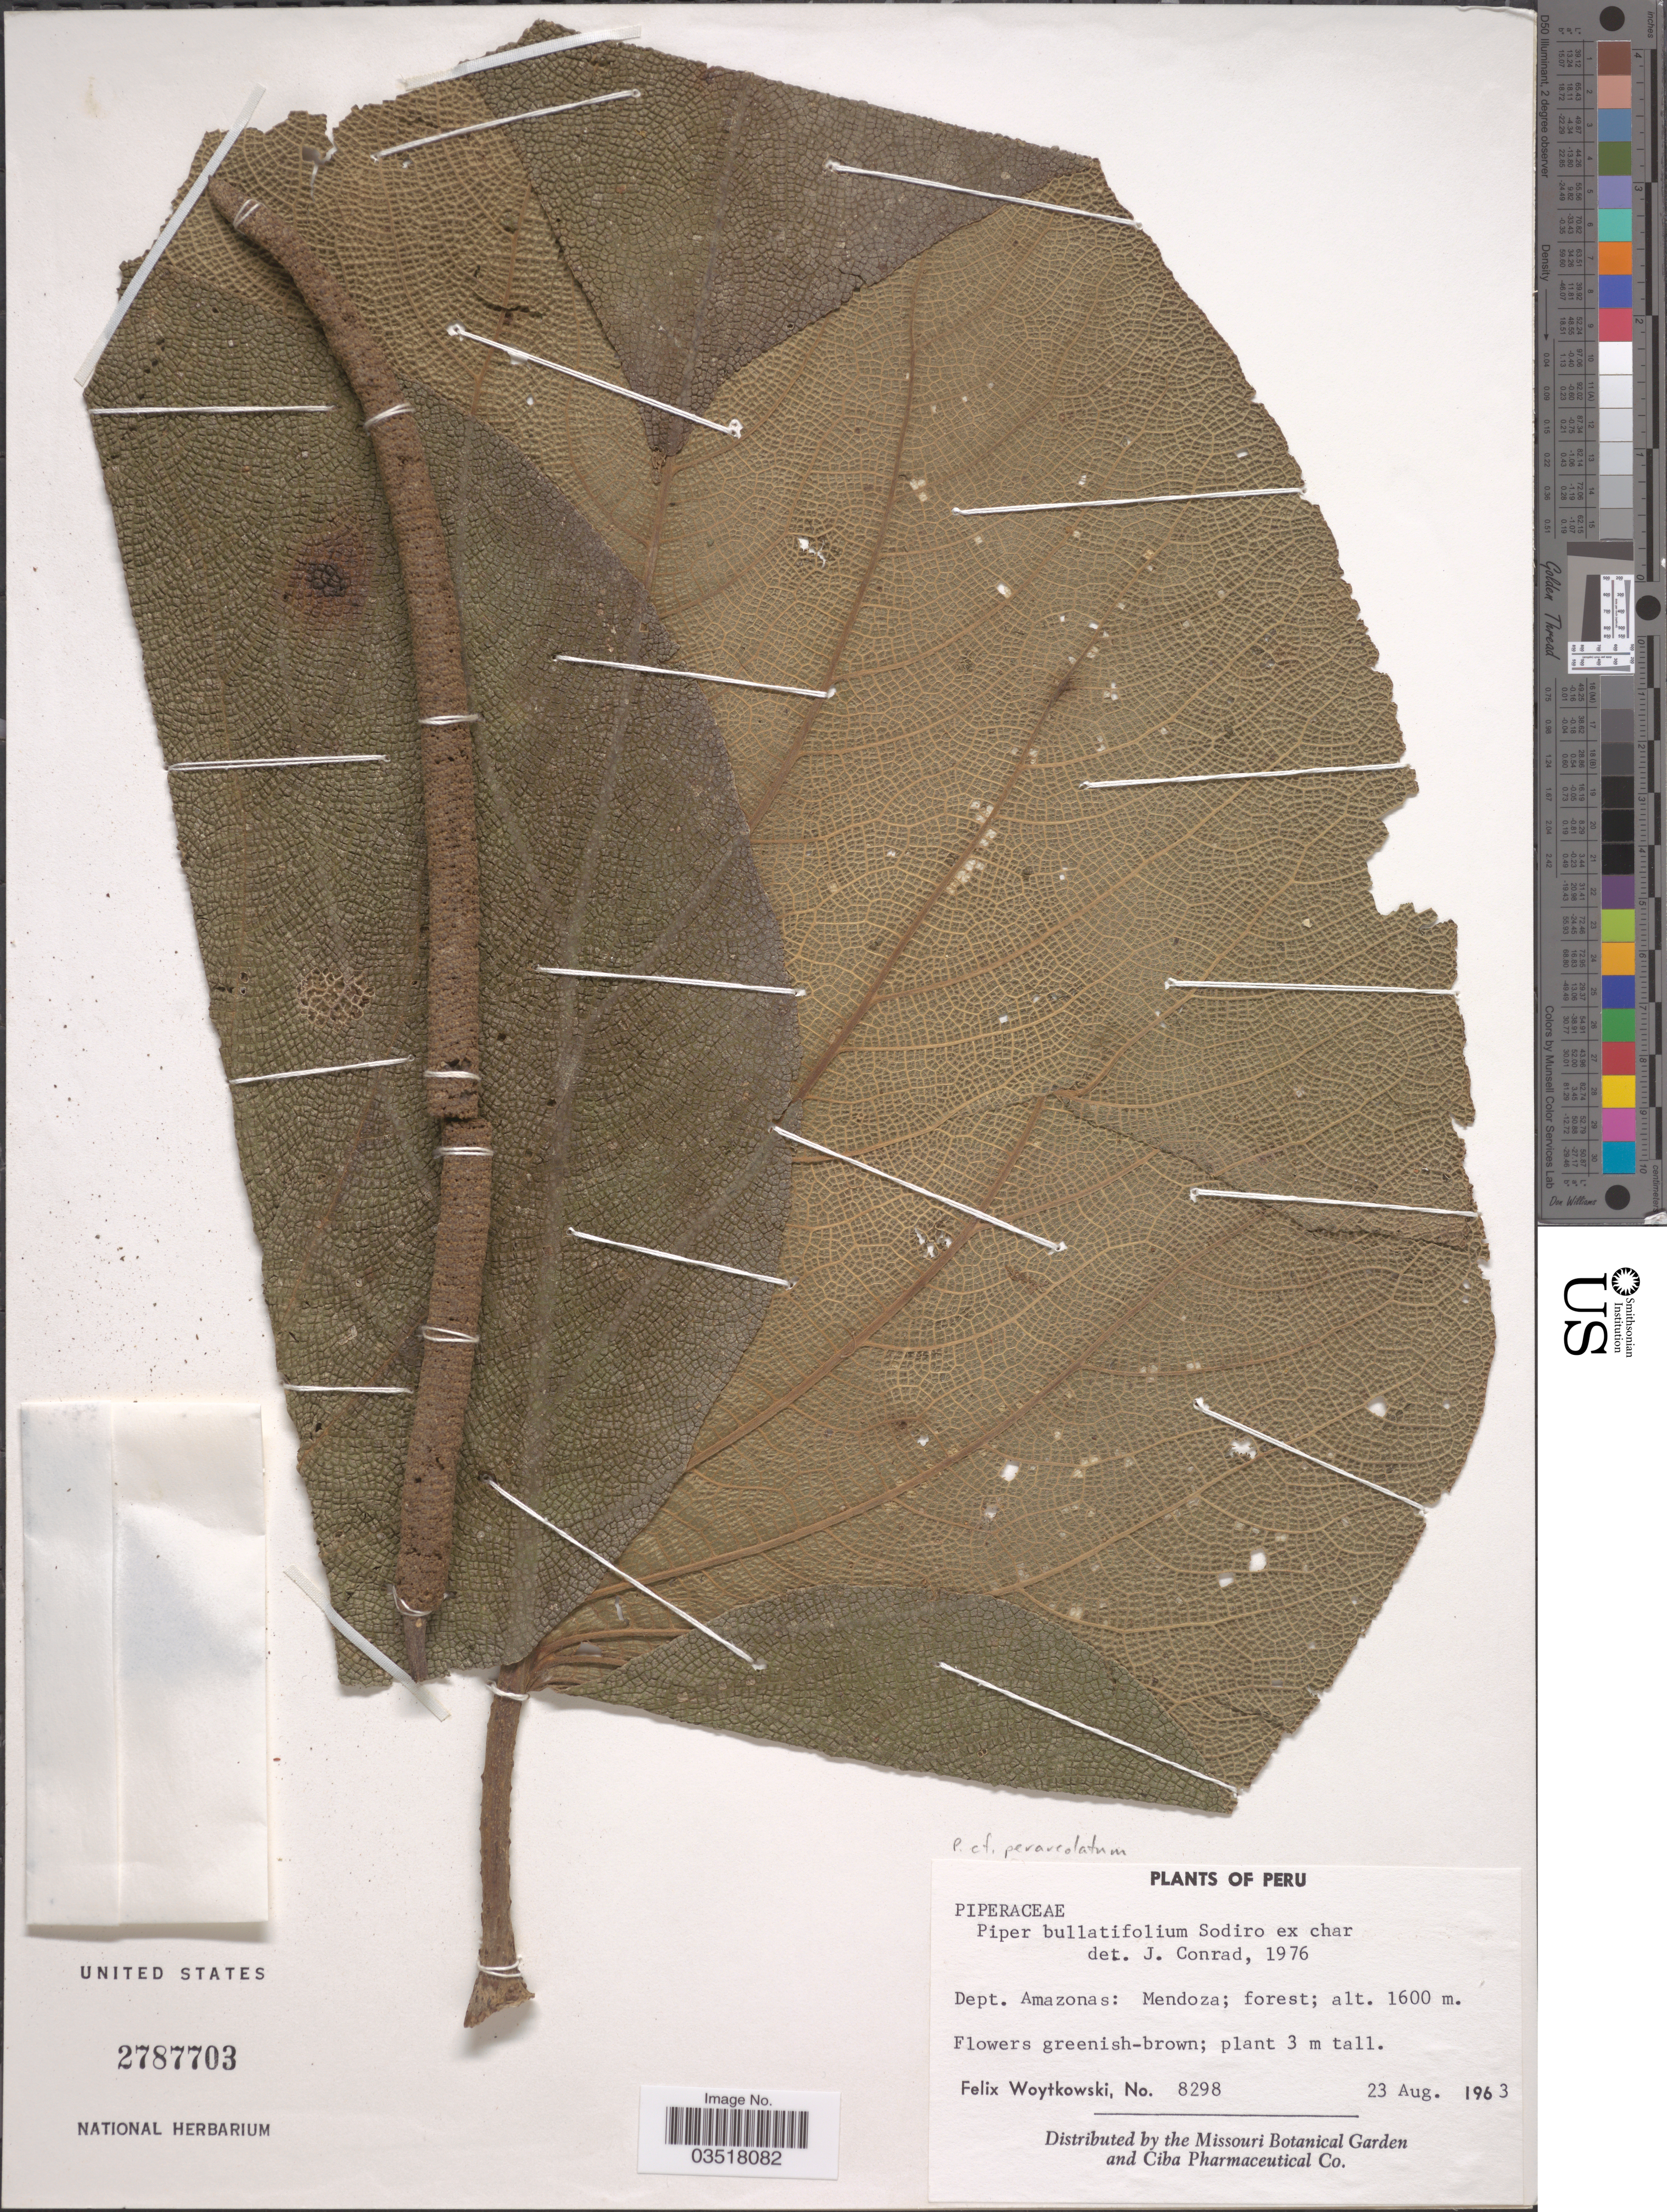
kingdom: Plantae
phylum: Tracheophyta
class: Magnoliopsida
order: Piperales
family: Piperaceae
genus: Piper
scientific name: Piper bullatifolium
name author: Sodiro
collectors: F. Woytkowski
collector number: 8298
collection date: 1963-08-23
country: Peru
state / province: Amazonas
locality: Dept. Amazonas: Mendoza.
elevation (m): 1600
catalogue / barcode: US 2787703